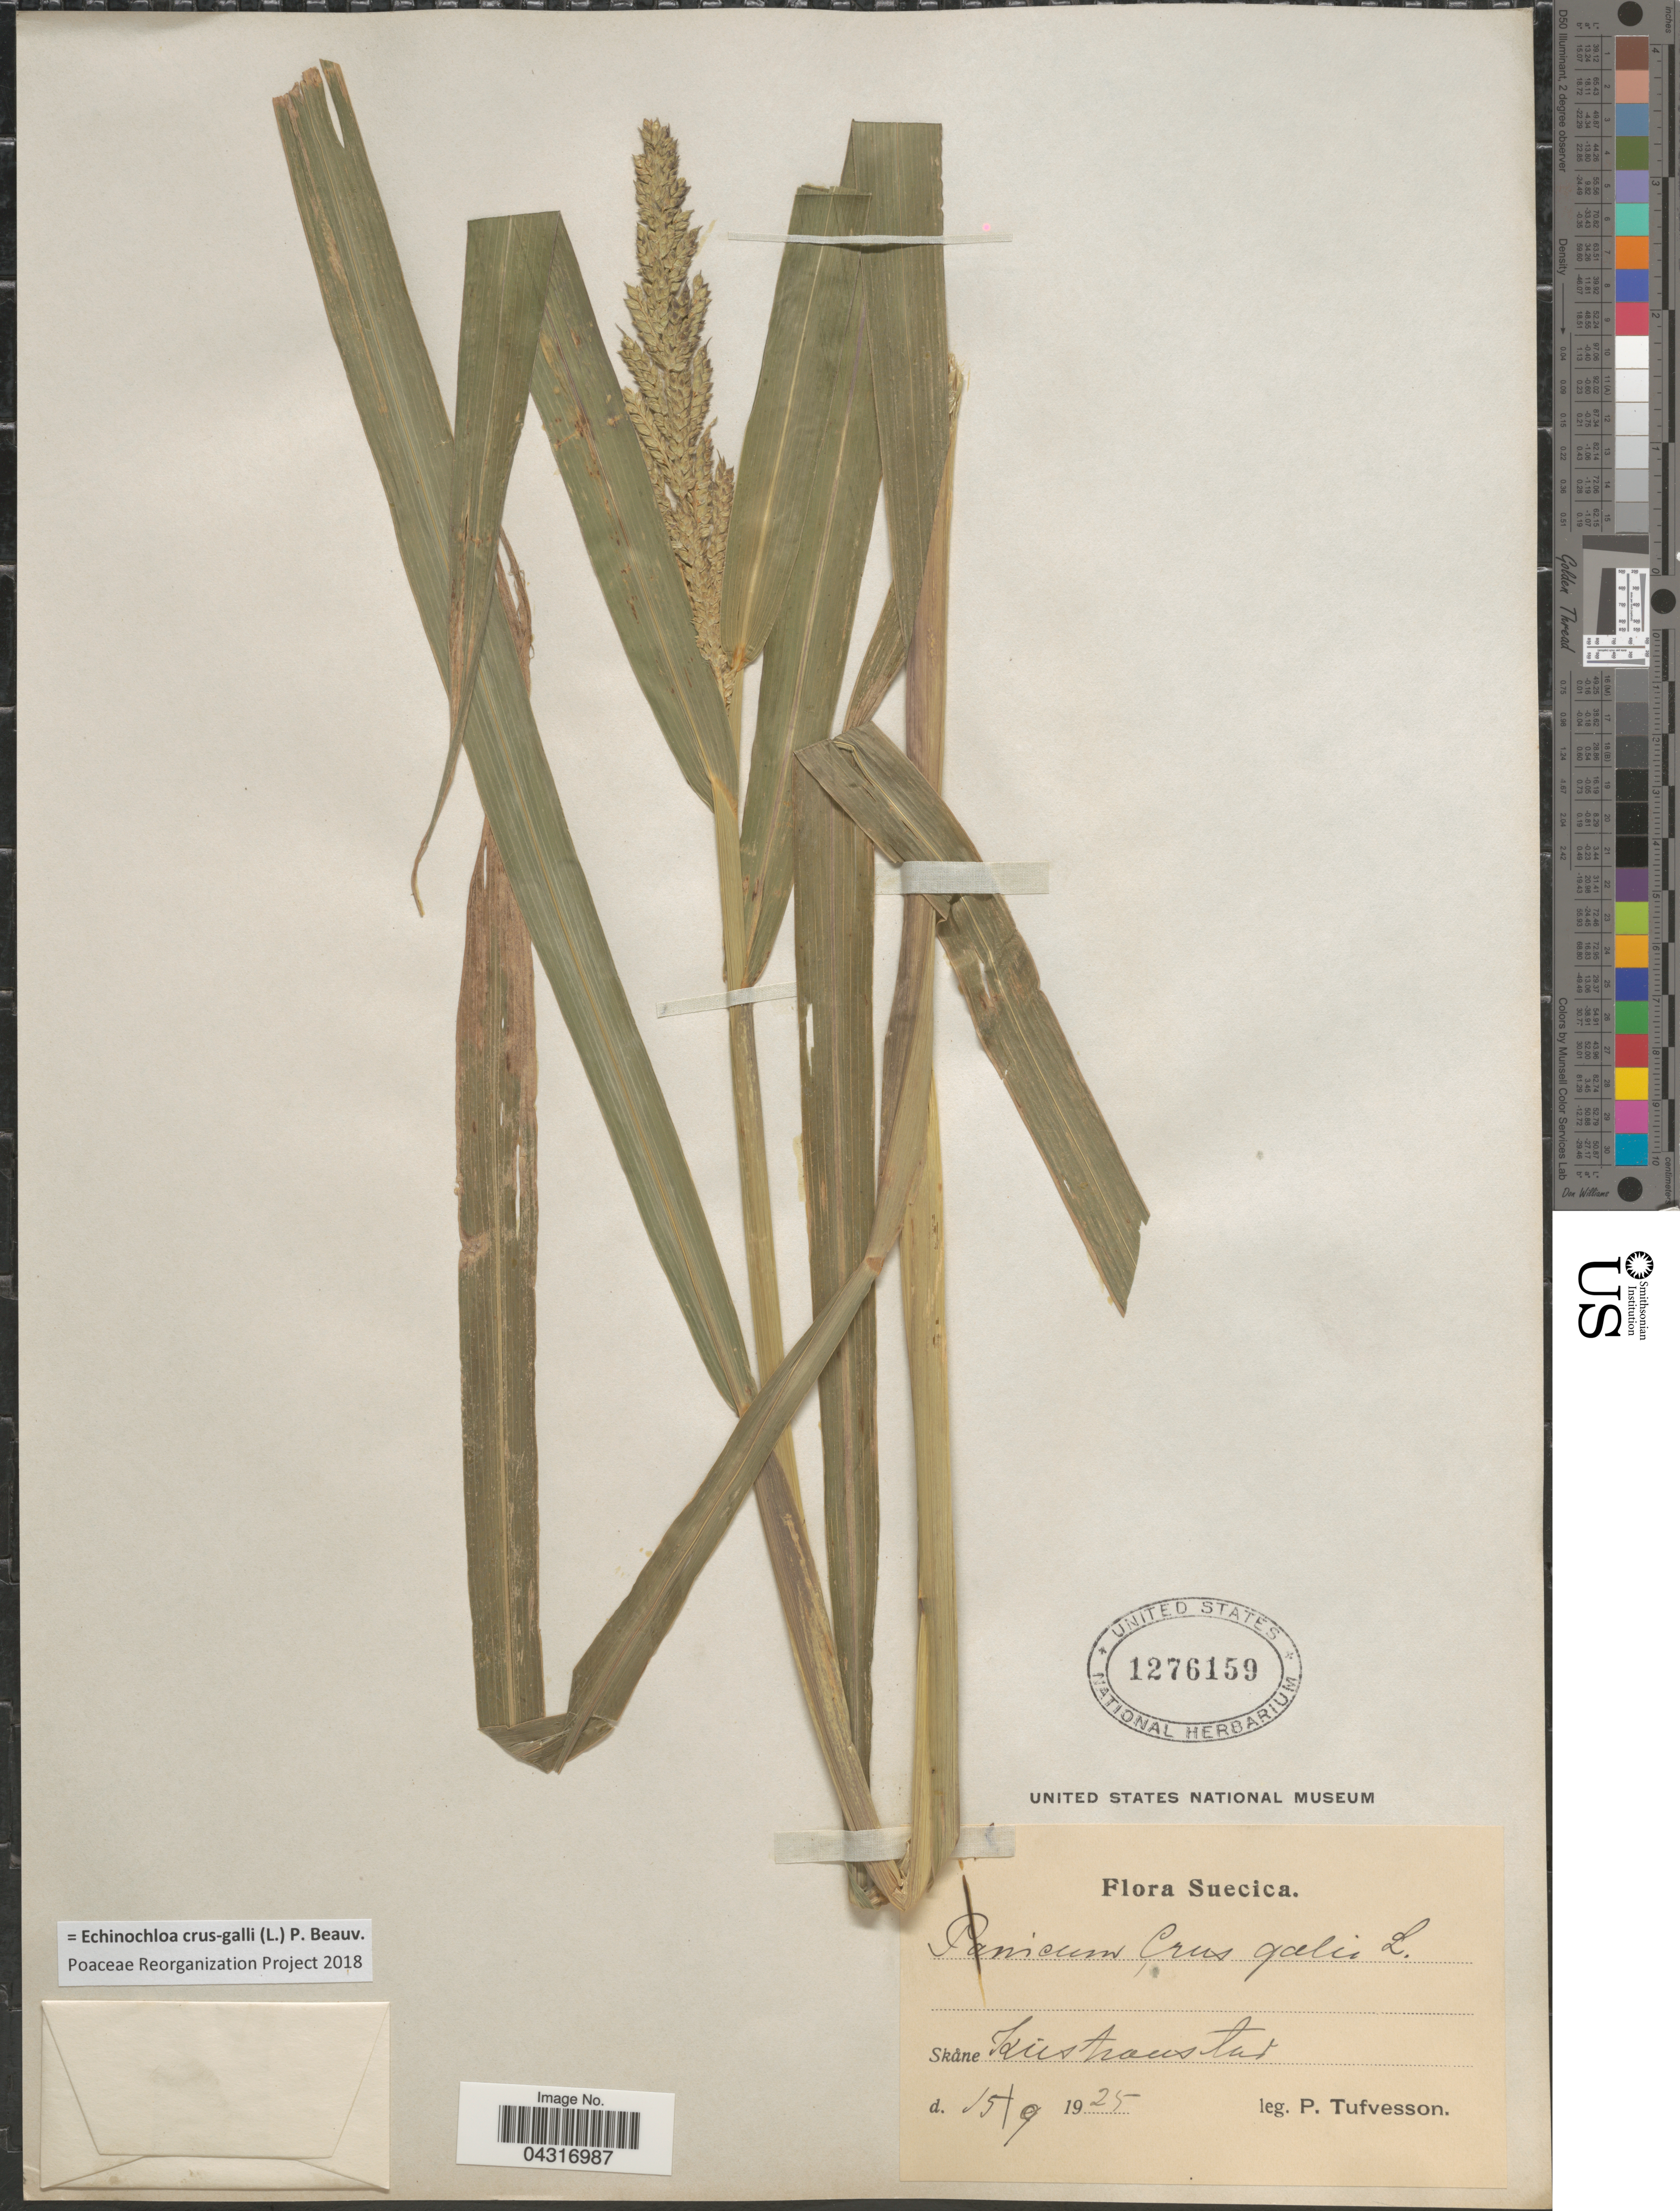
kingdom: Plantae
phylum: Tracheophyta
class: Liliopsida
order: Poales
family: Poaceae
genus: Echinochloa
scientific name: Echinochloa crus-galli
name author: (L.) P. Beauv.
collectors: P. Tufvesson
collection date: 1925-09-15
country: Sweden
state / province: Skåne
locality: Kristianstad.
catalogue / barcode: US 1276159